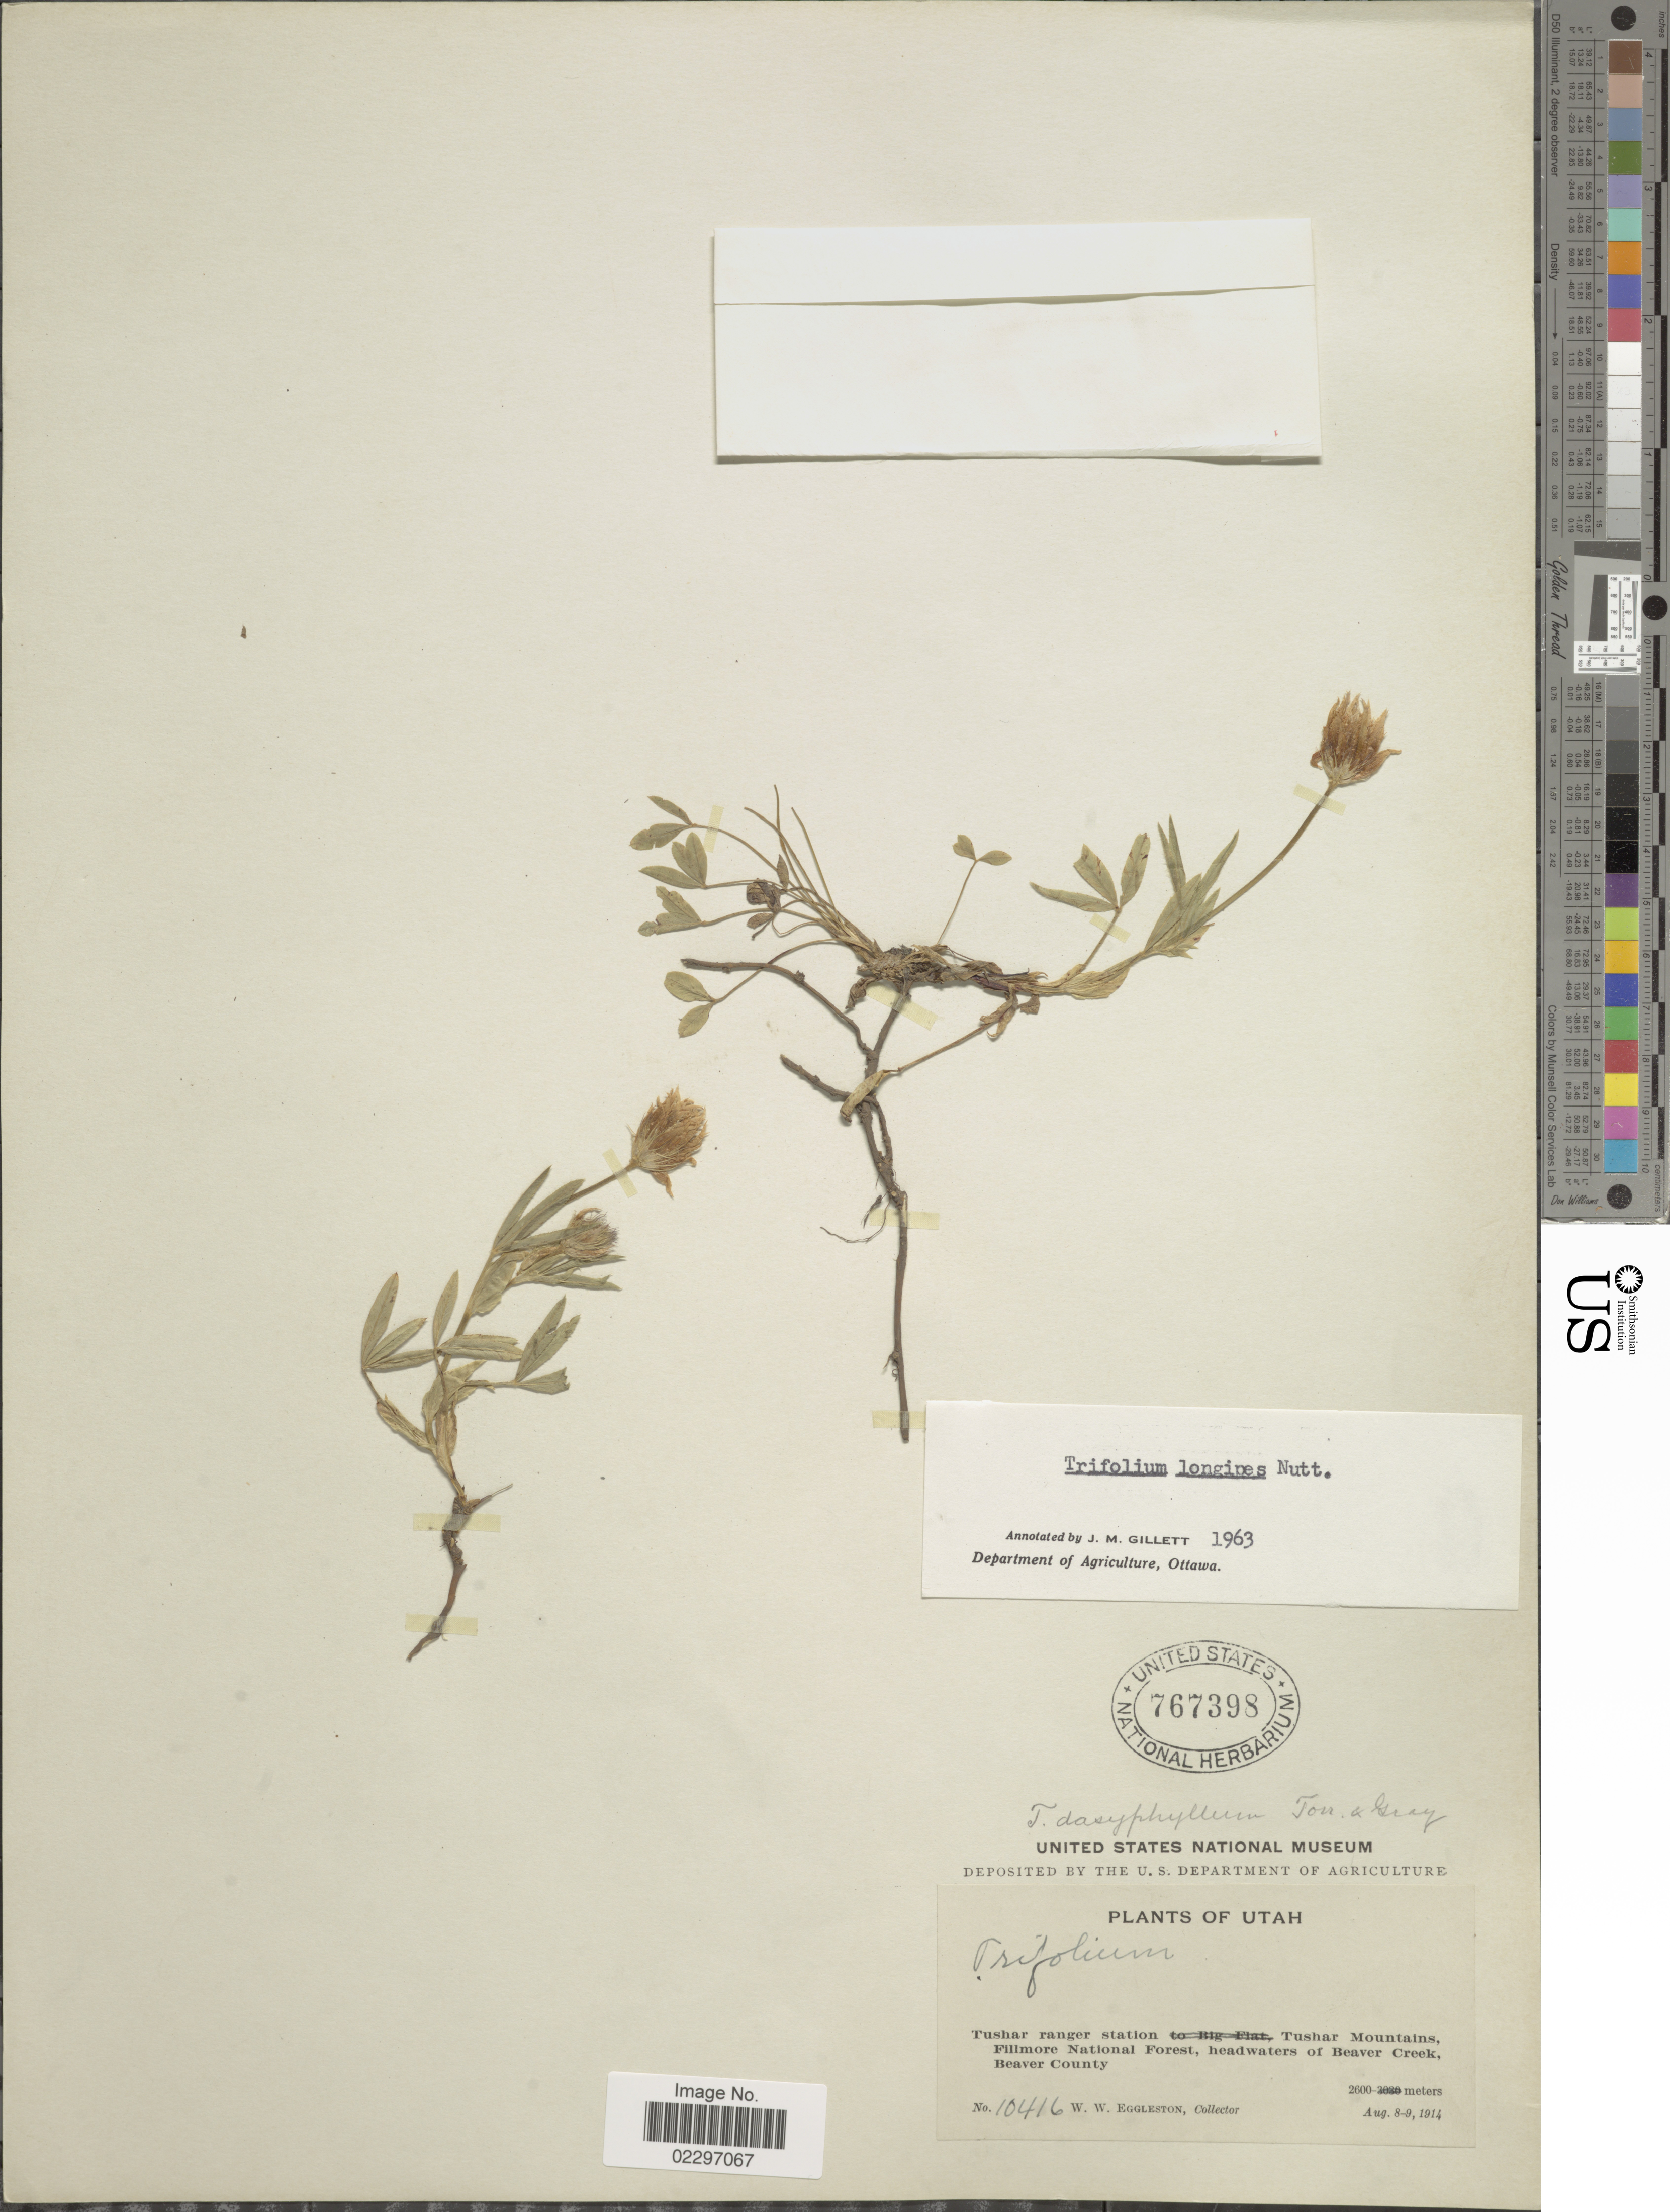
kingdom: Plantae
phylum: Tracheophyta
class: Magnoliopsida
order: Fabales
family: Fabaceae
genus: Trifolium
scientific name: Trifolium longipes subsp. longipes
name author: Nutt.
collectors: W. W. Eggleston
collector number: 10416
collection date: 1914-08-08/1914-08-09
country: United States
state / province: Utah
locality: Tushar ranger station Tushar Mountains. Fillmore National Forest, headwaters of Beaver Creek, Beaver County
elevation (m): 2600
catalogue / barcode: US 767398